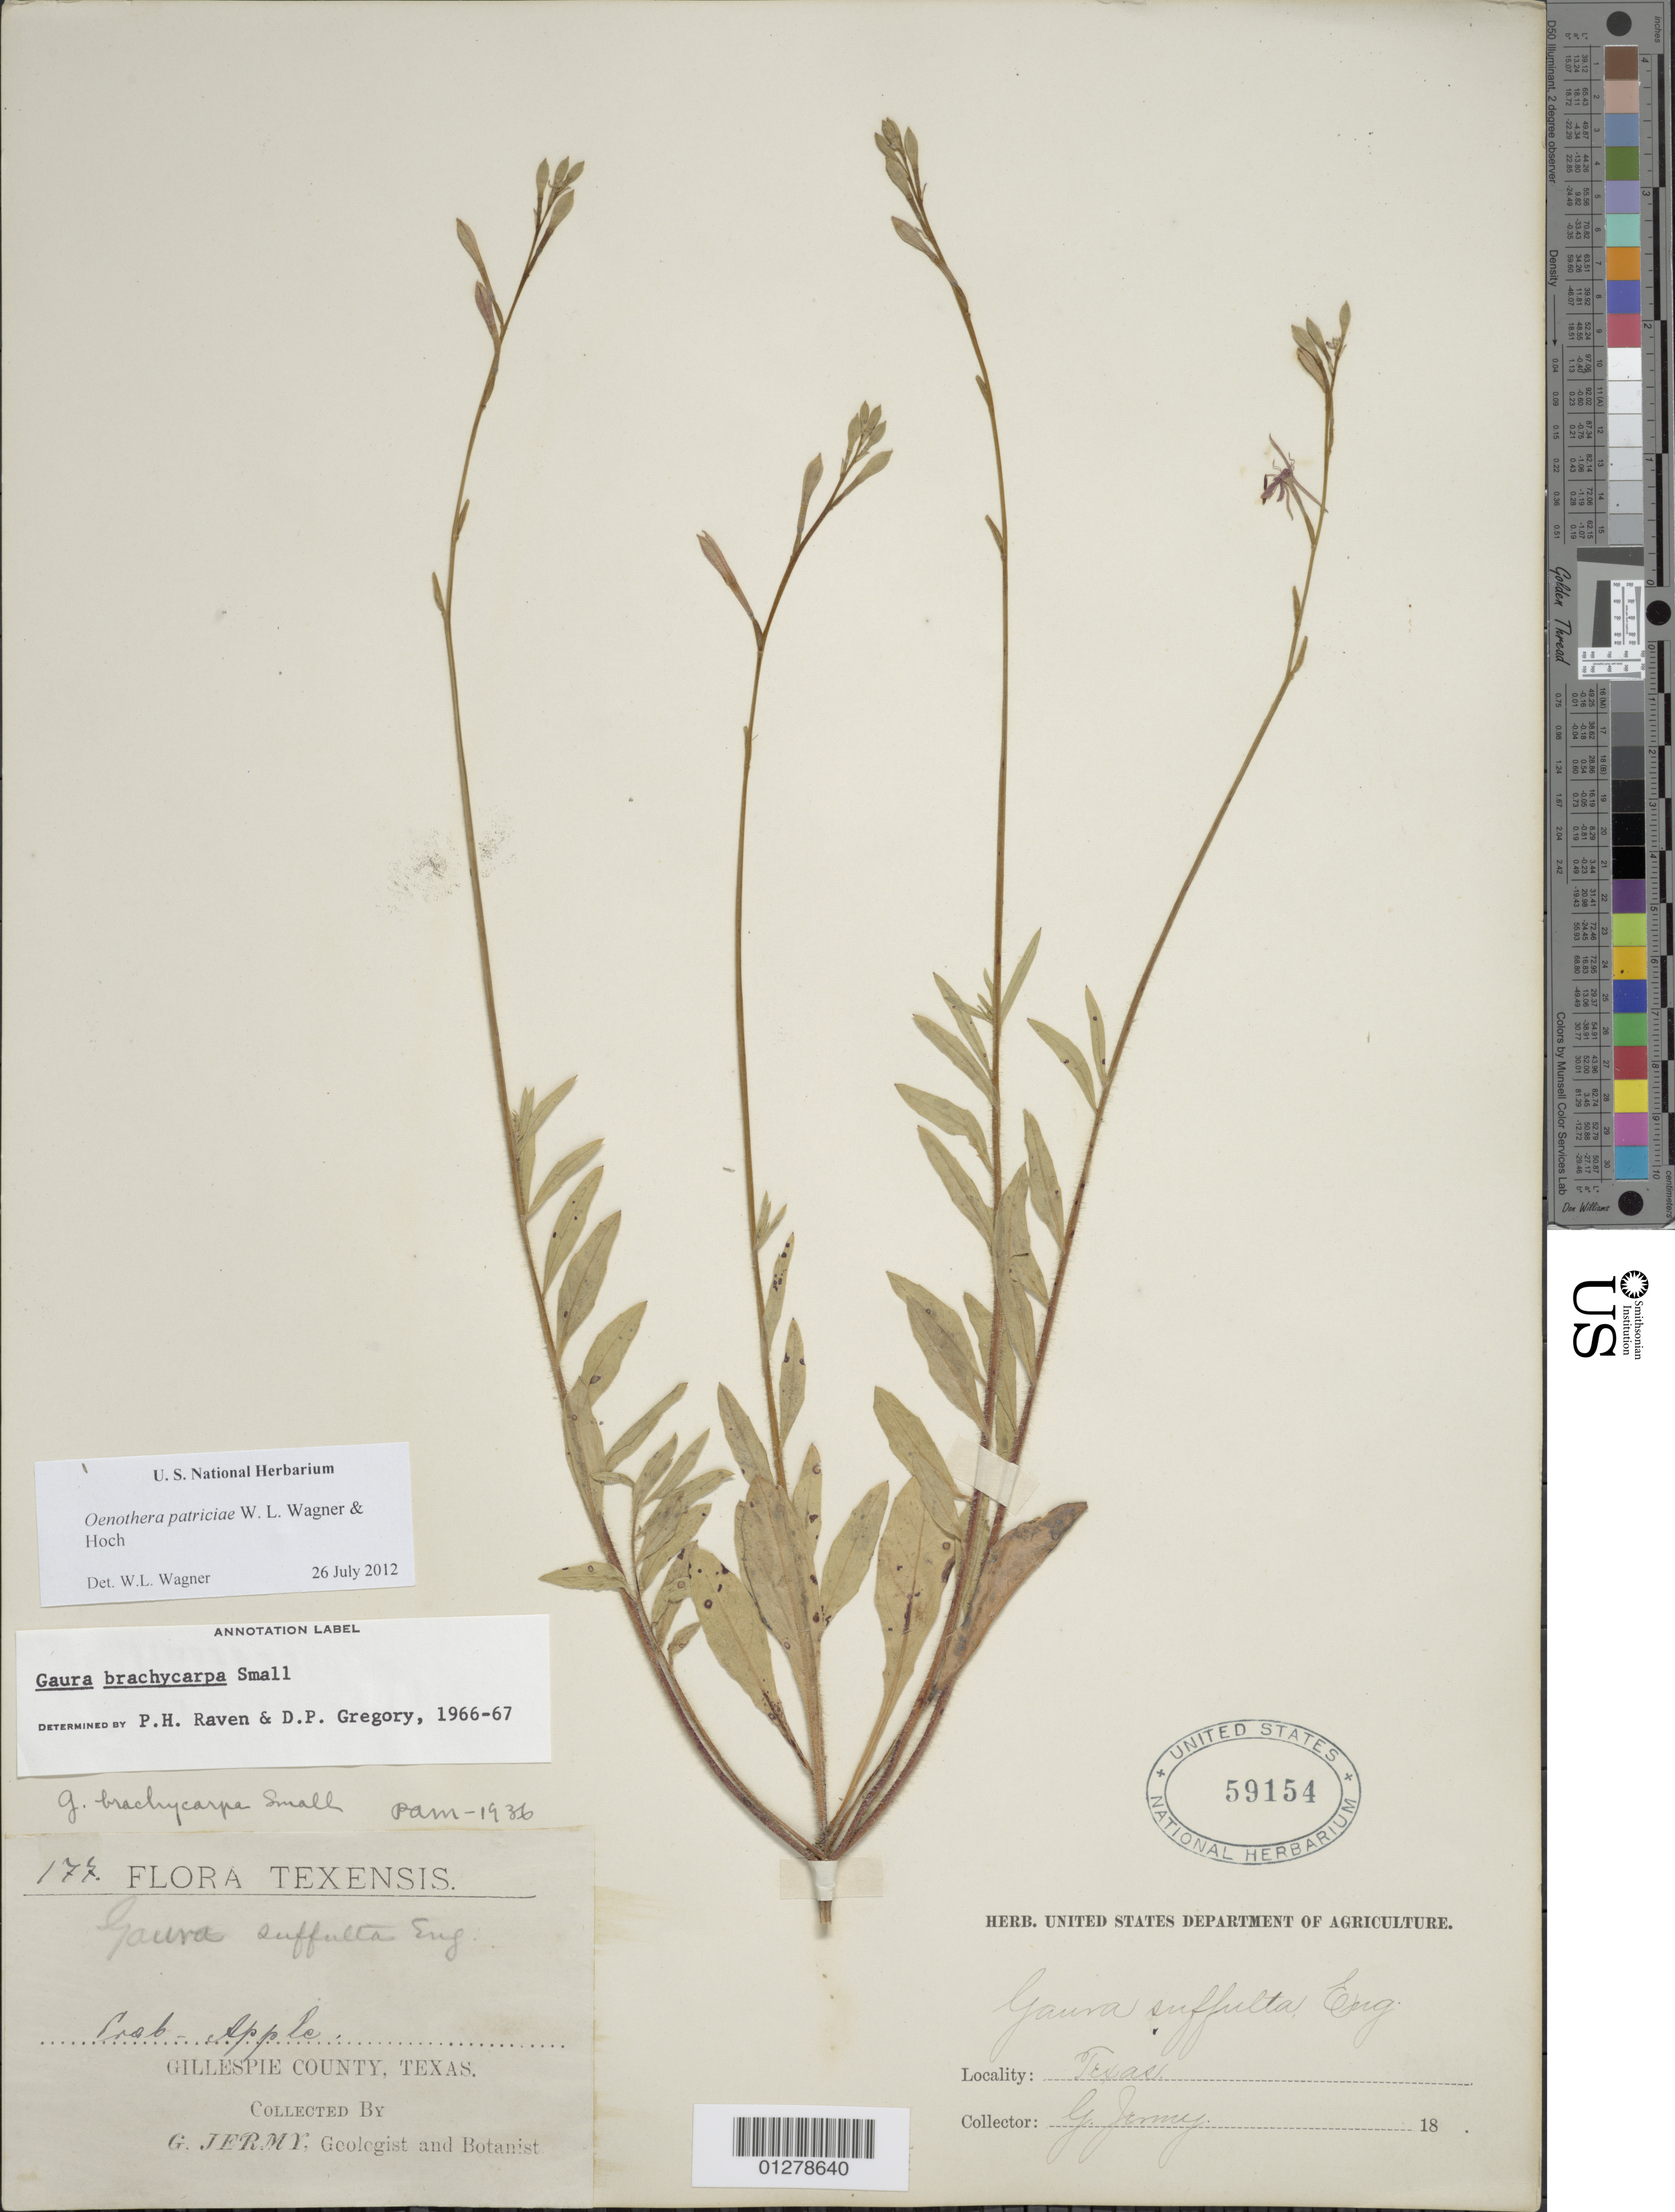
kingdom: Plantae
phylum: Tracheophyta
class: Magnoliopsida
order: Myrtales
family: Onagraceae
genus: Oenothera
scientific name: Oenothera patriciae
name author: W.L. Wagner & Hoch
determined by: Wagner, W. L., (BOT), Smithsonian Institution - National Museum of Natural History (UNITED STATES)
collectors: G. Jermy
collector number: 177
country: United States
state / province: Texas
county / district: Gillespie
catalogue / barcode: US 59154